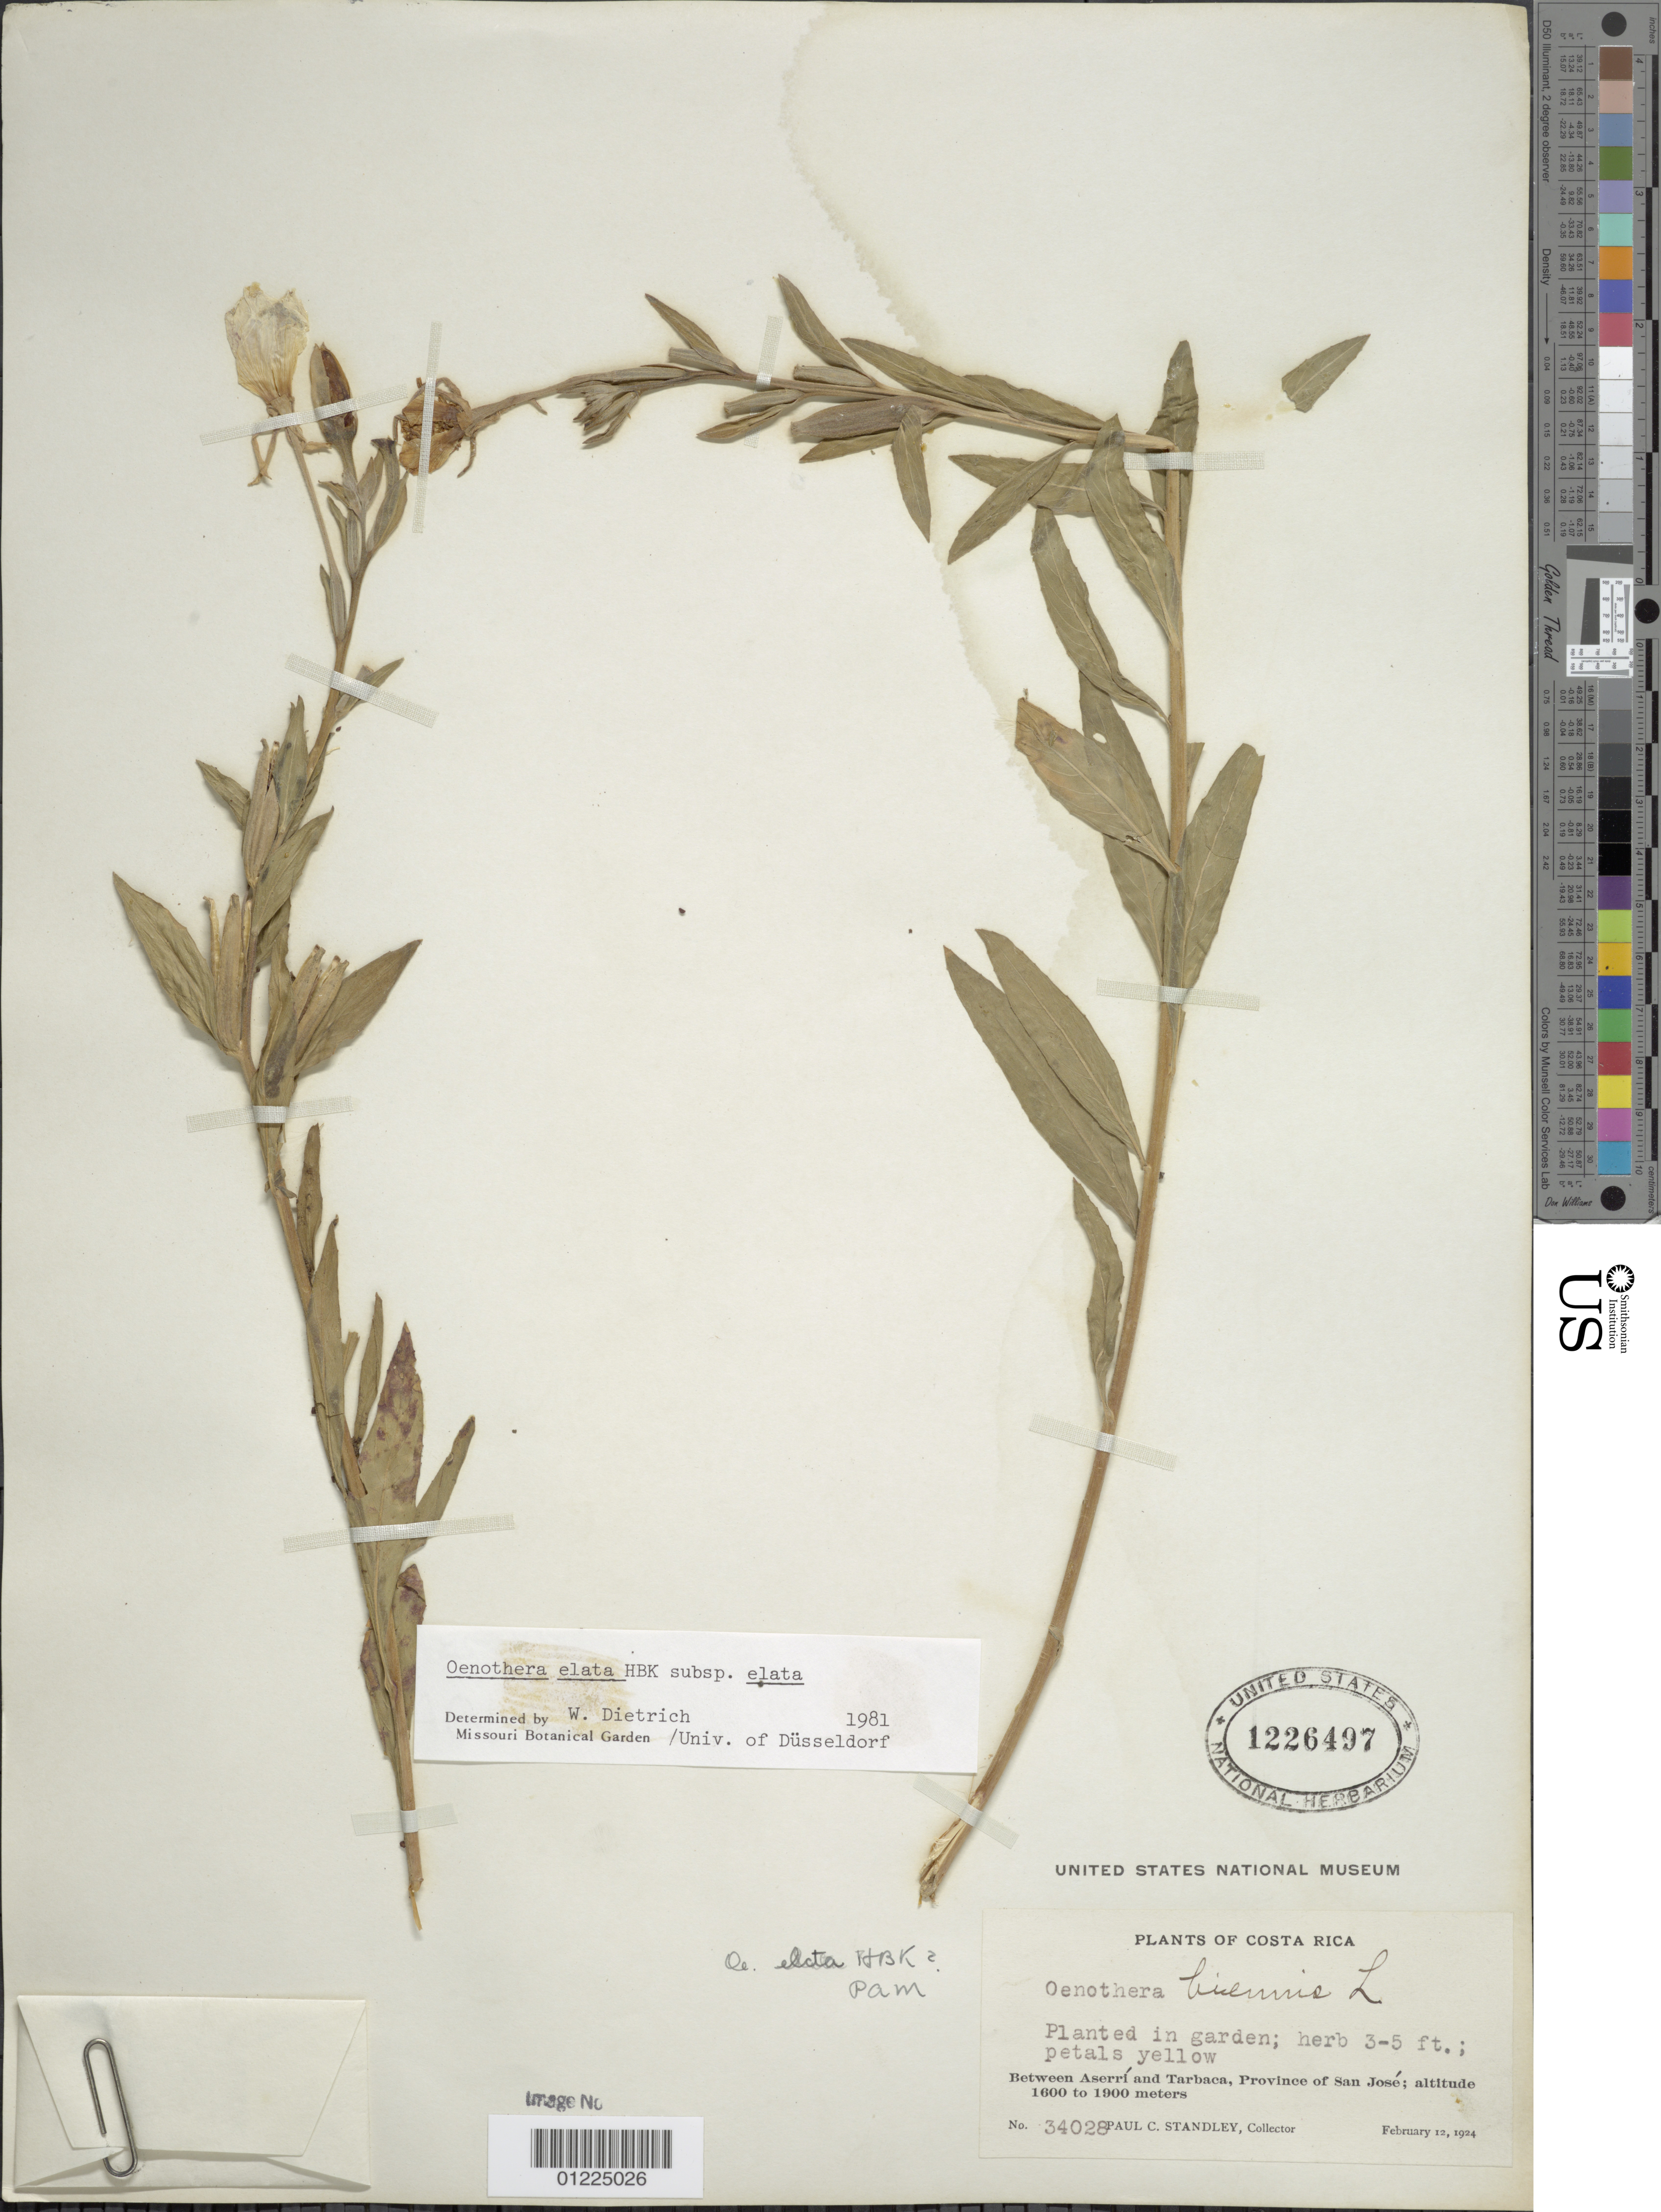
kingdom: Plantae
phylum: Tracheophyta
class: Magnoliopsida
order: Myrtales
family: Onagraceae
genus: Oenothera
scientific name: Oenothera elata subsp. elata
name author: Kunth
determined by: Dietrich, W.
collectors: P. C. Standley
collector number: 34028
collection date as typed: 12 Feb 1924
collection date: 1924-02-12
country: Costa Rica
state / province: San José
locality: Between Aserri and Tarbaca.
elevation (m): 1600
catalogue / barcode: US 1226497